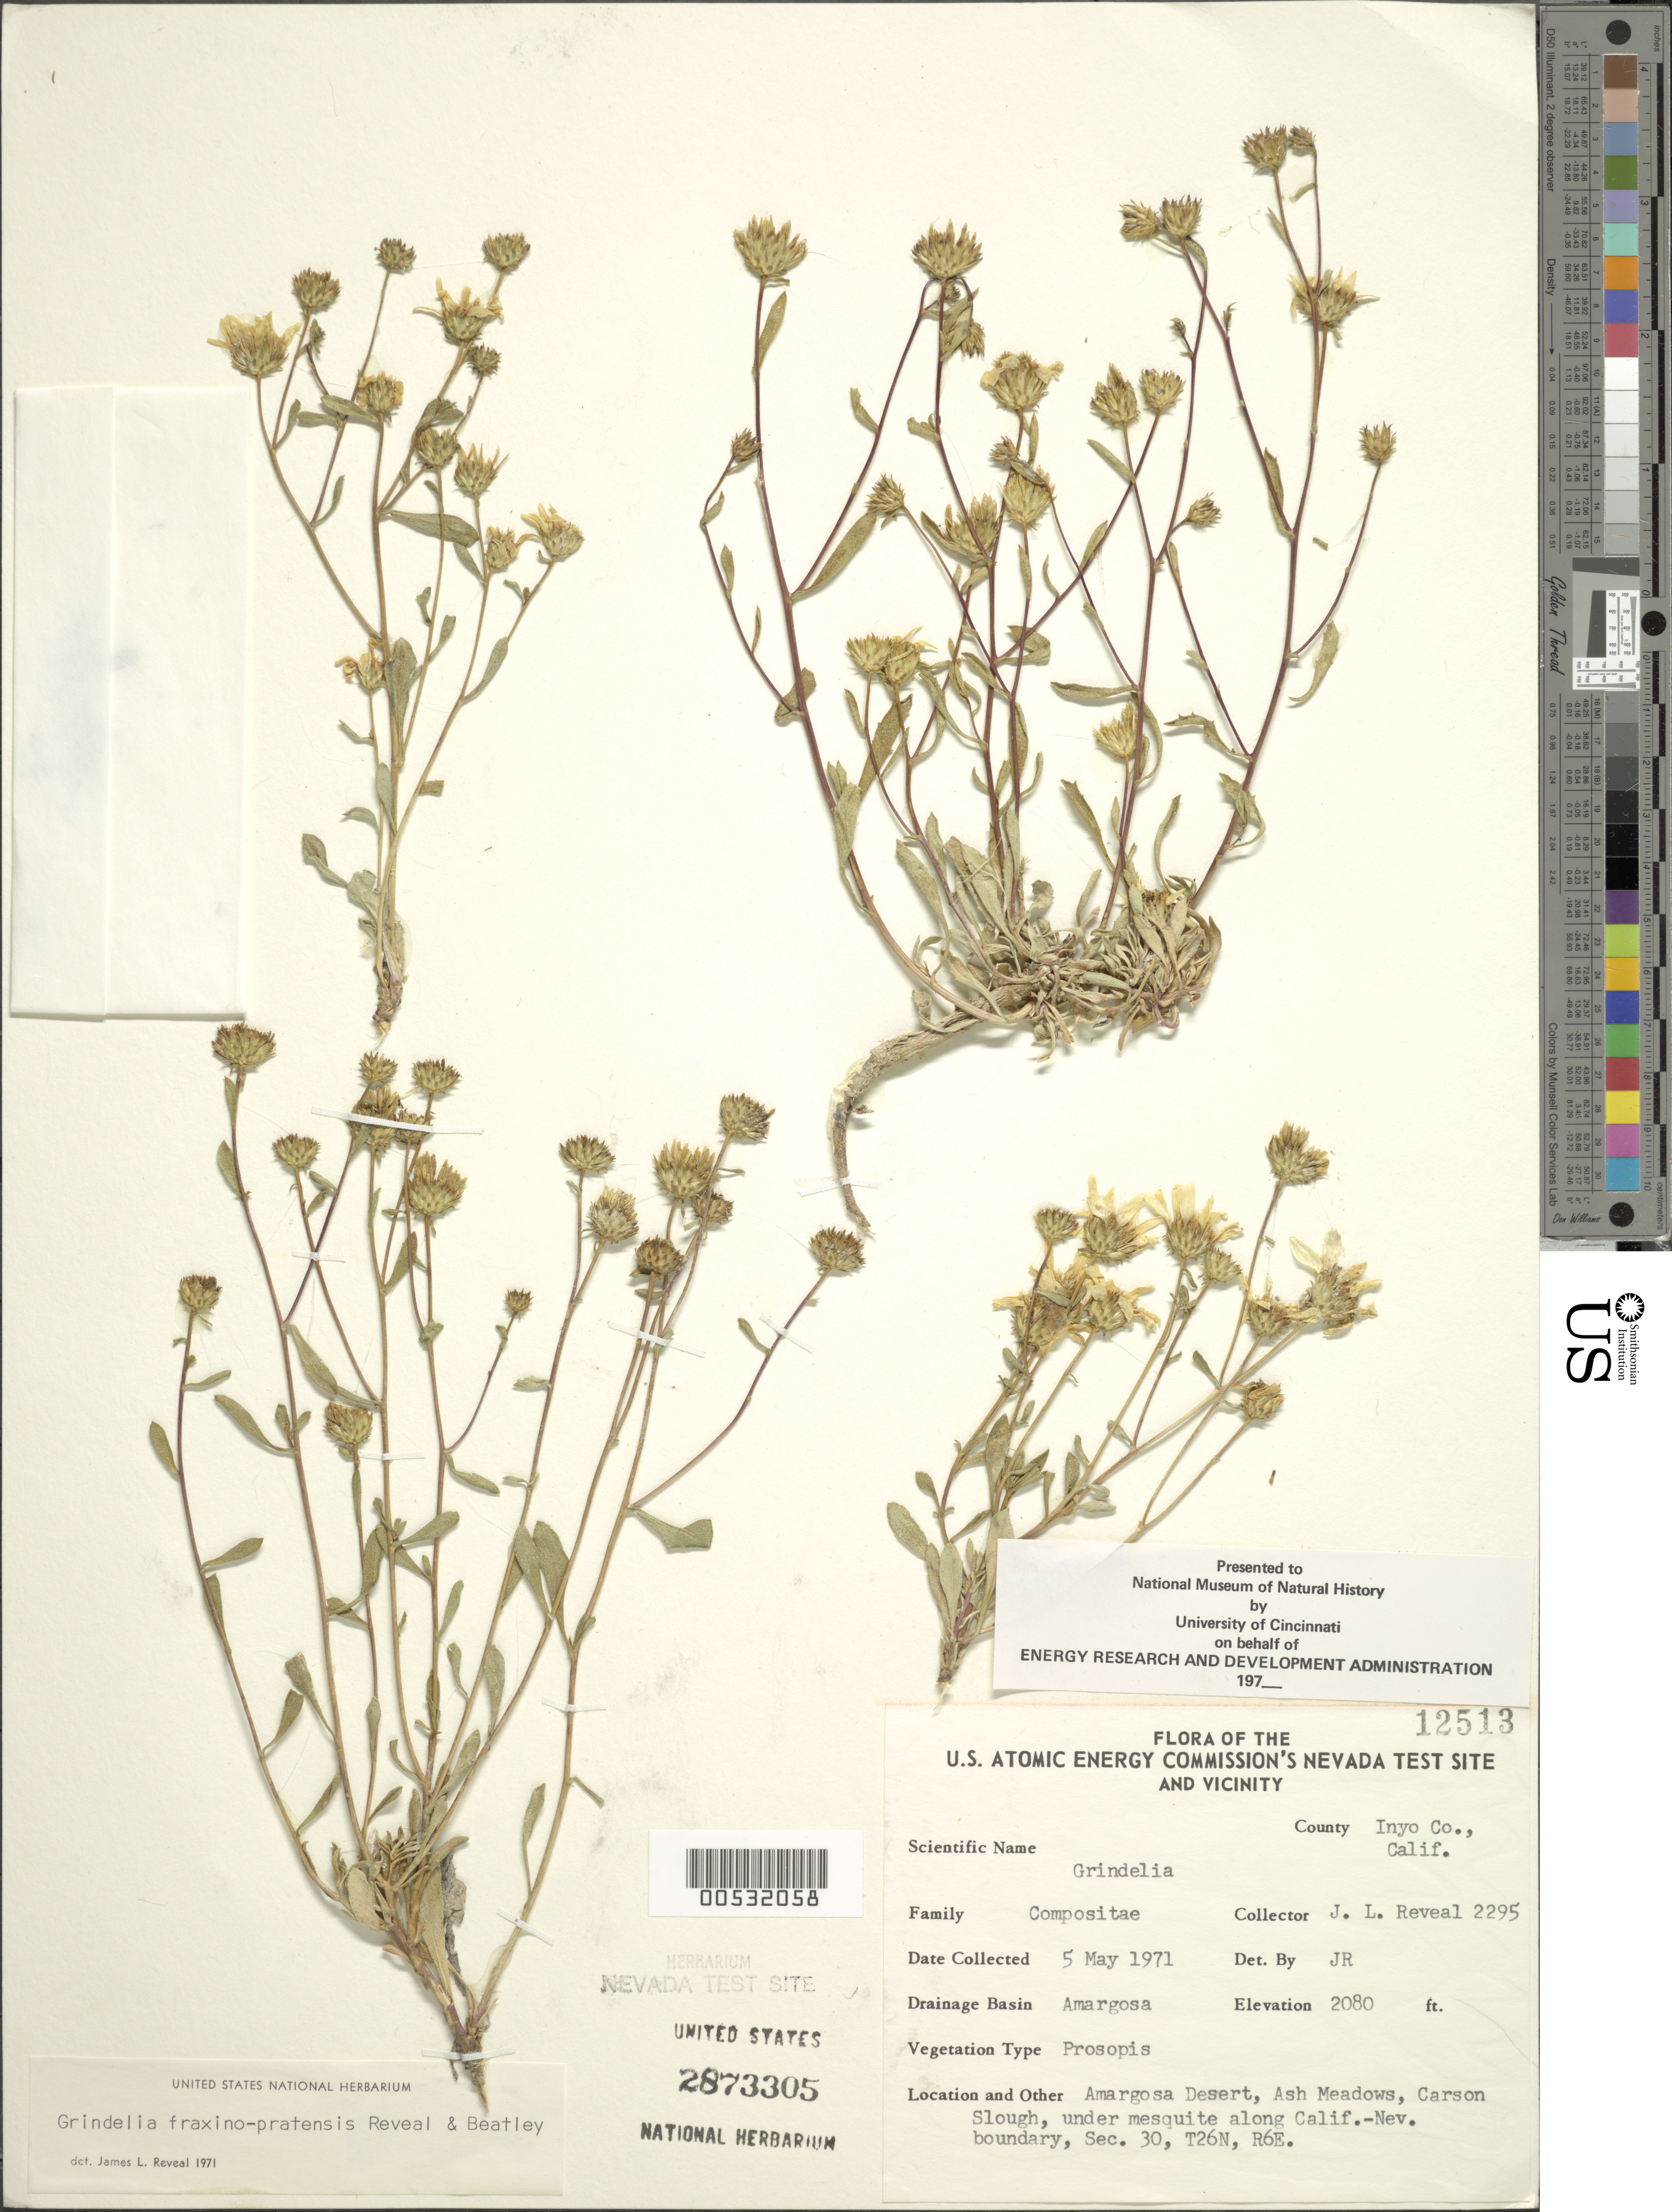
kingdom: Plantae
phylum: Tracheophyta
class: Magnoliopsida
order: Asterales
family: Asteraceae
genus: Grindelia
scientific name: Grindelia fraxino-pratensis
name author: Reveal & Beatley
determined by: Reveal, J. L.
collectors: J. L. Reveal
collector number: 2295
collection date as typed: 05 May 1971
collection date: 1971-05-05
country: United States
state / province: California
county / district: Inyo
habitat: Under mesquite.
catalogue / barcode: US 2873305